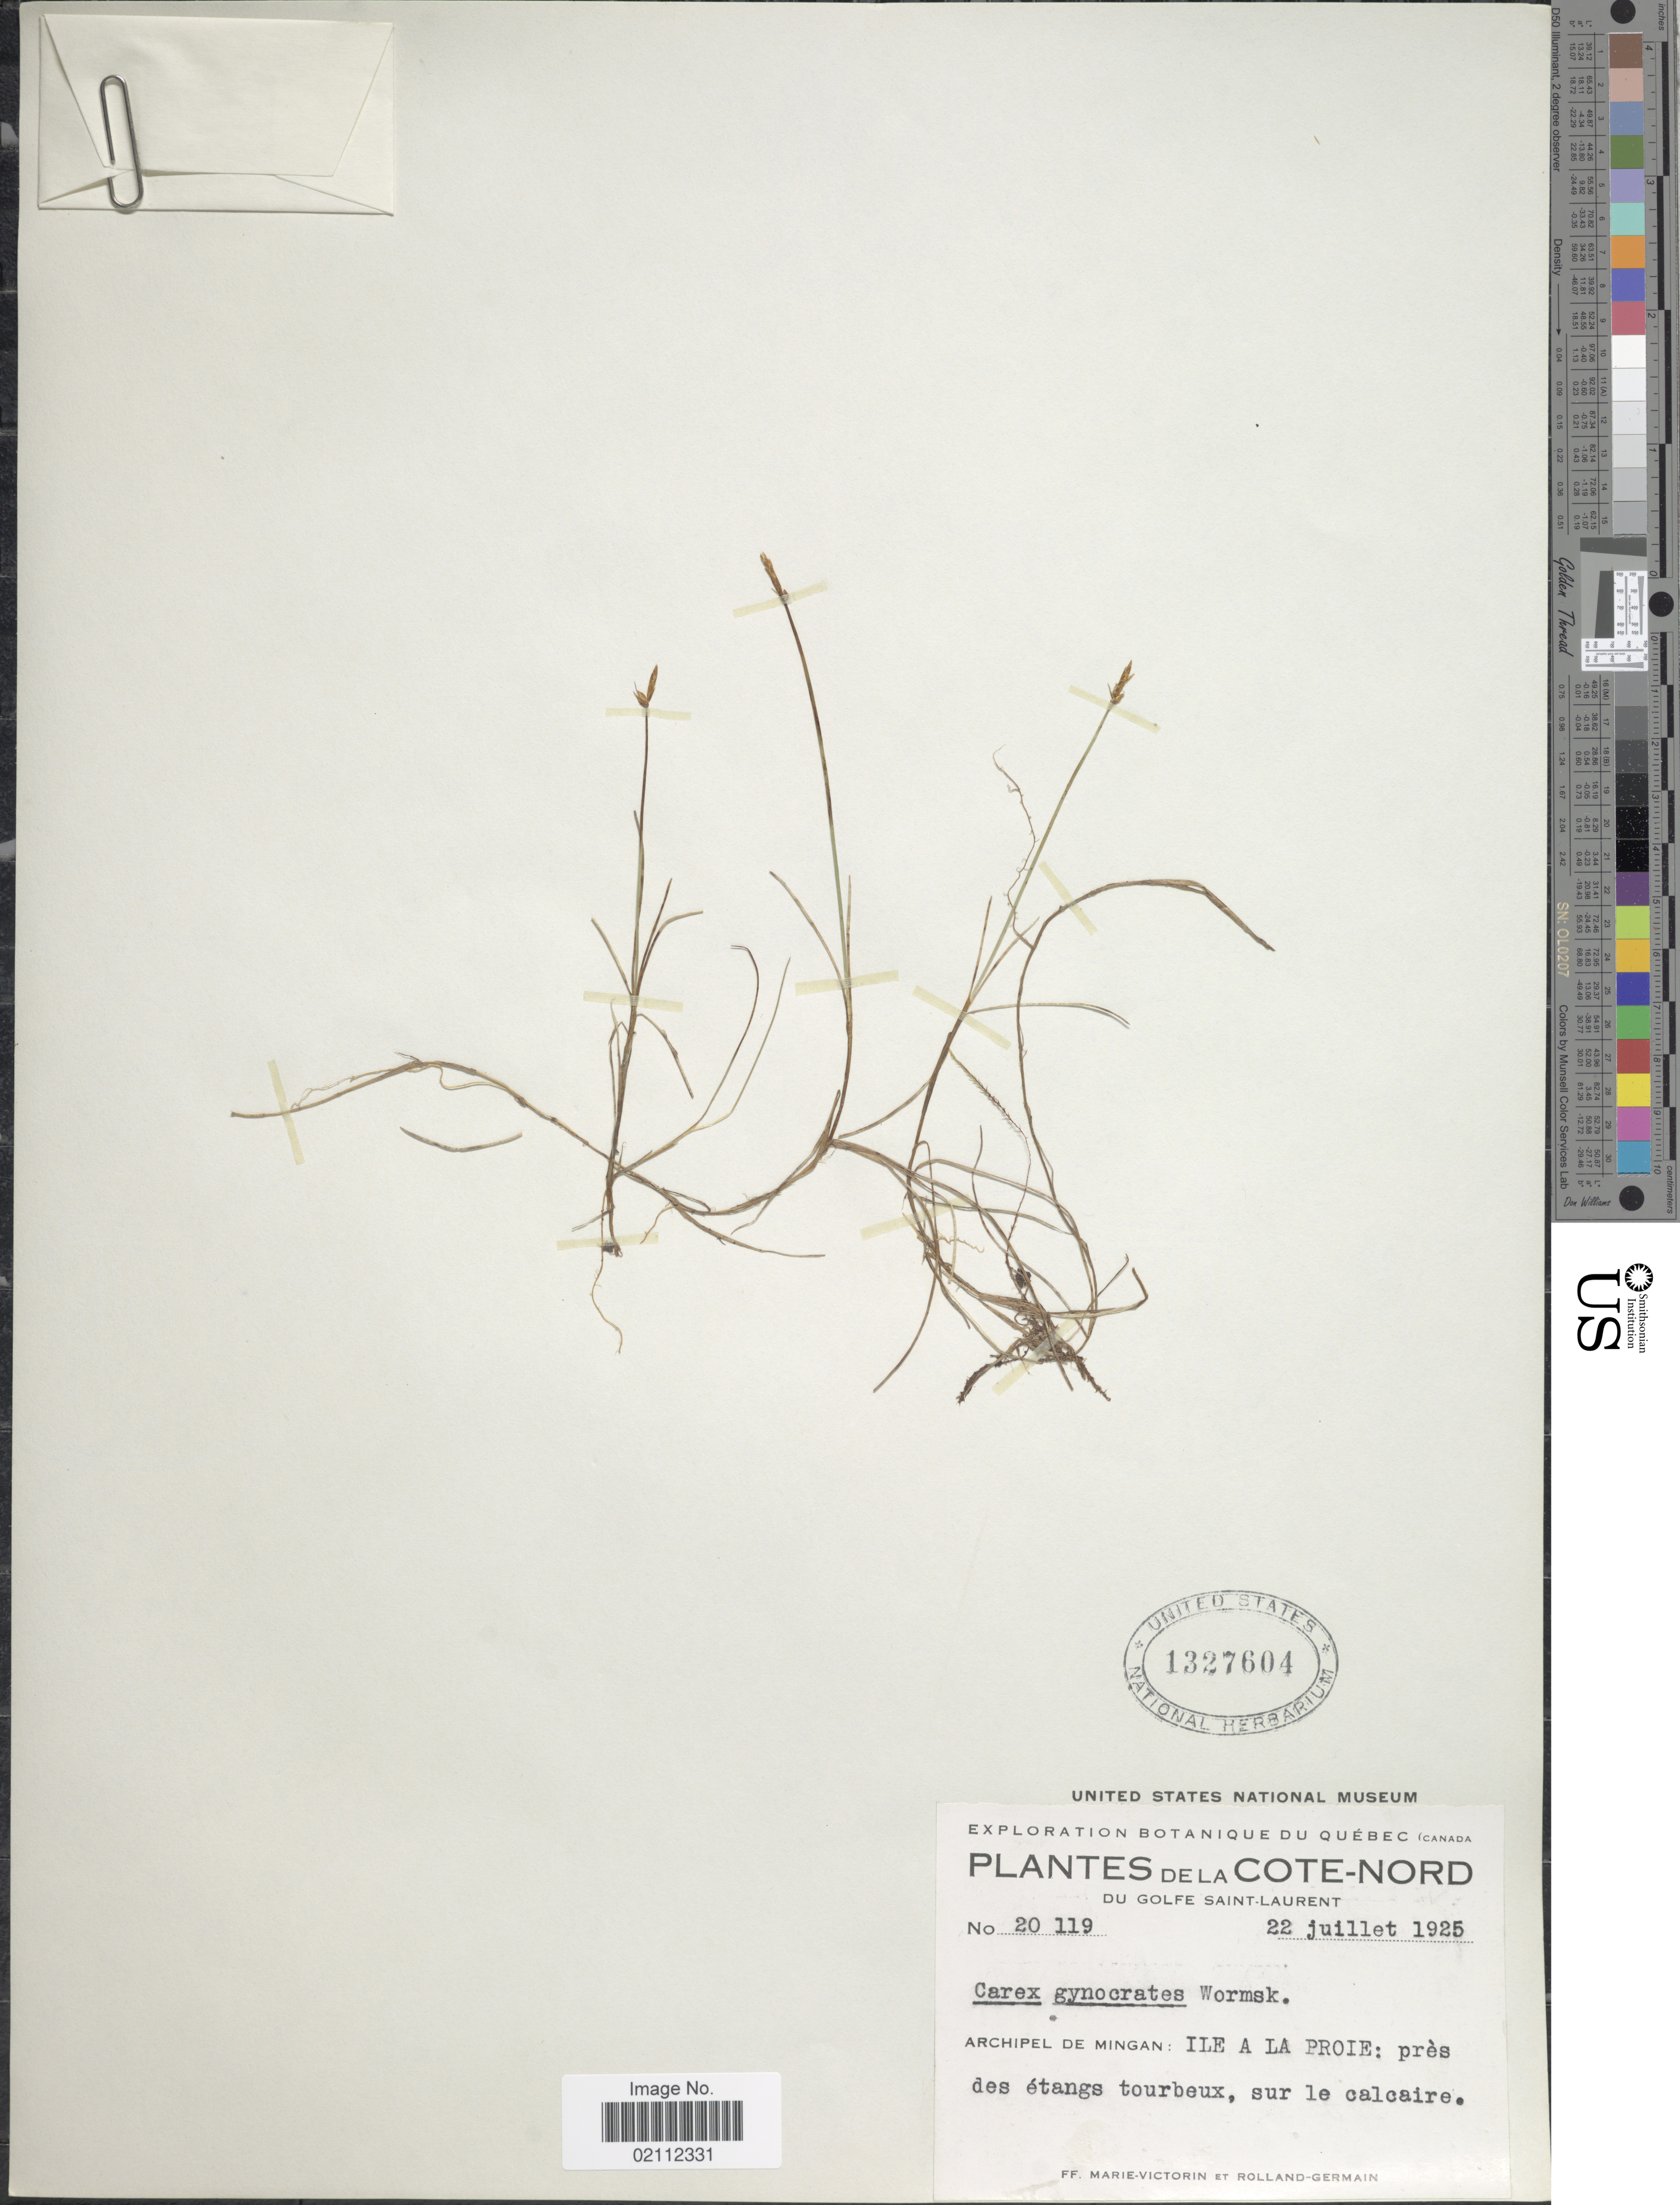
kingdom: Plantae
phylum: Tracheophyta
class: Liliopsida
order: Poales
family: Cyperaceae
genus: Carex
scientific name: Carex nardina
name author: (Hornem.) Fr.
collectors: F. Marie-Victorin & Rolland-Germain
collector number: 20119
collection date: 1925-07-22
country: Canada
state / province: Quebec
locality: Cote-Nord, Du Golfe Saint-Laurent. Archipel de Mingan: Ile a La Proie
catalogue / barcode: US 1327604